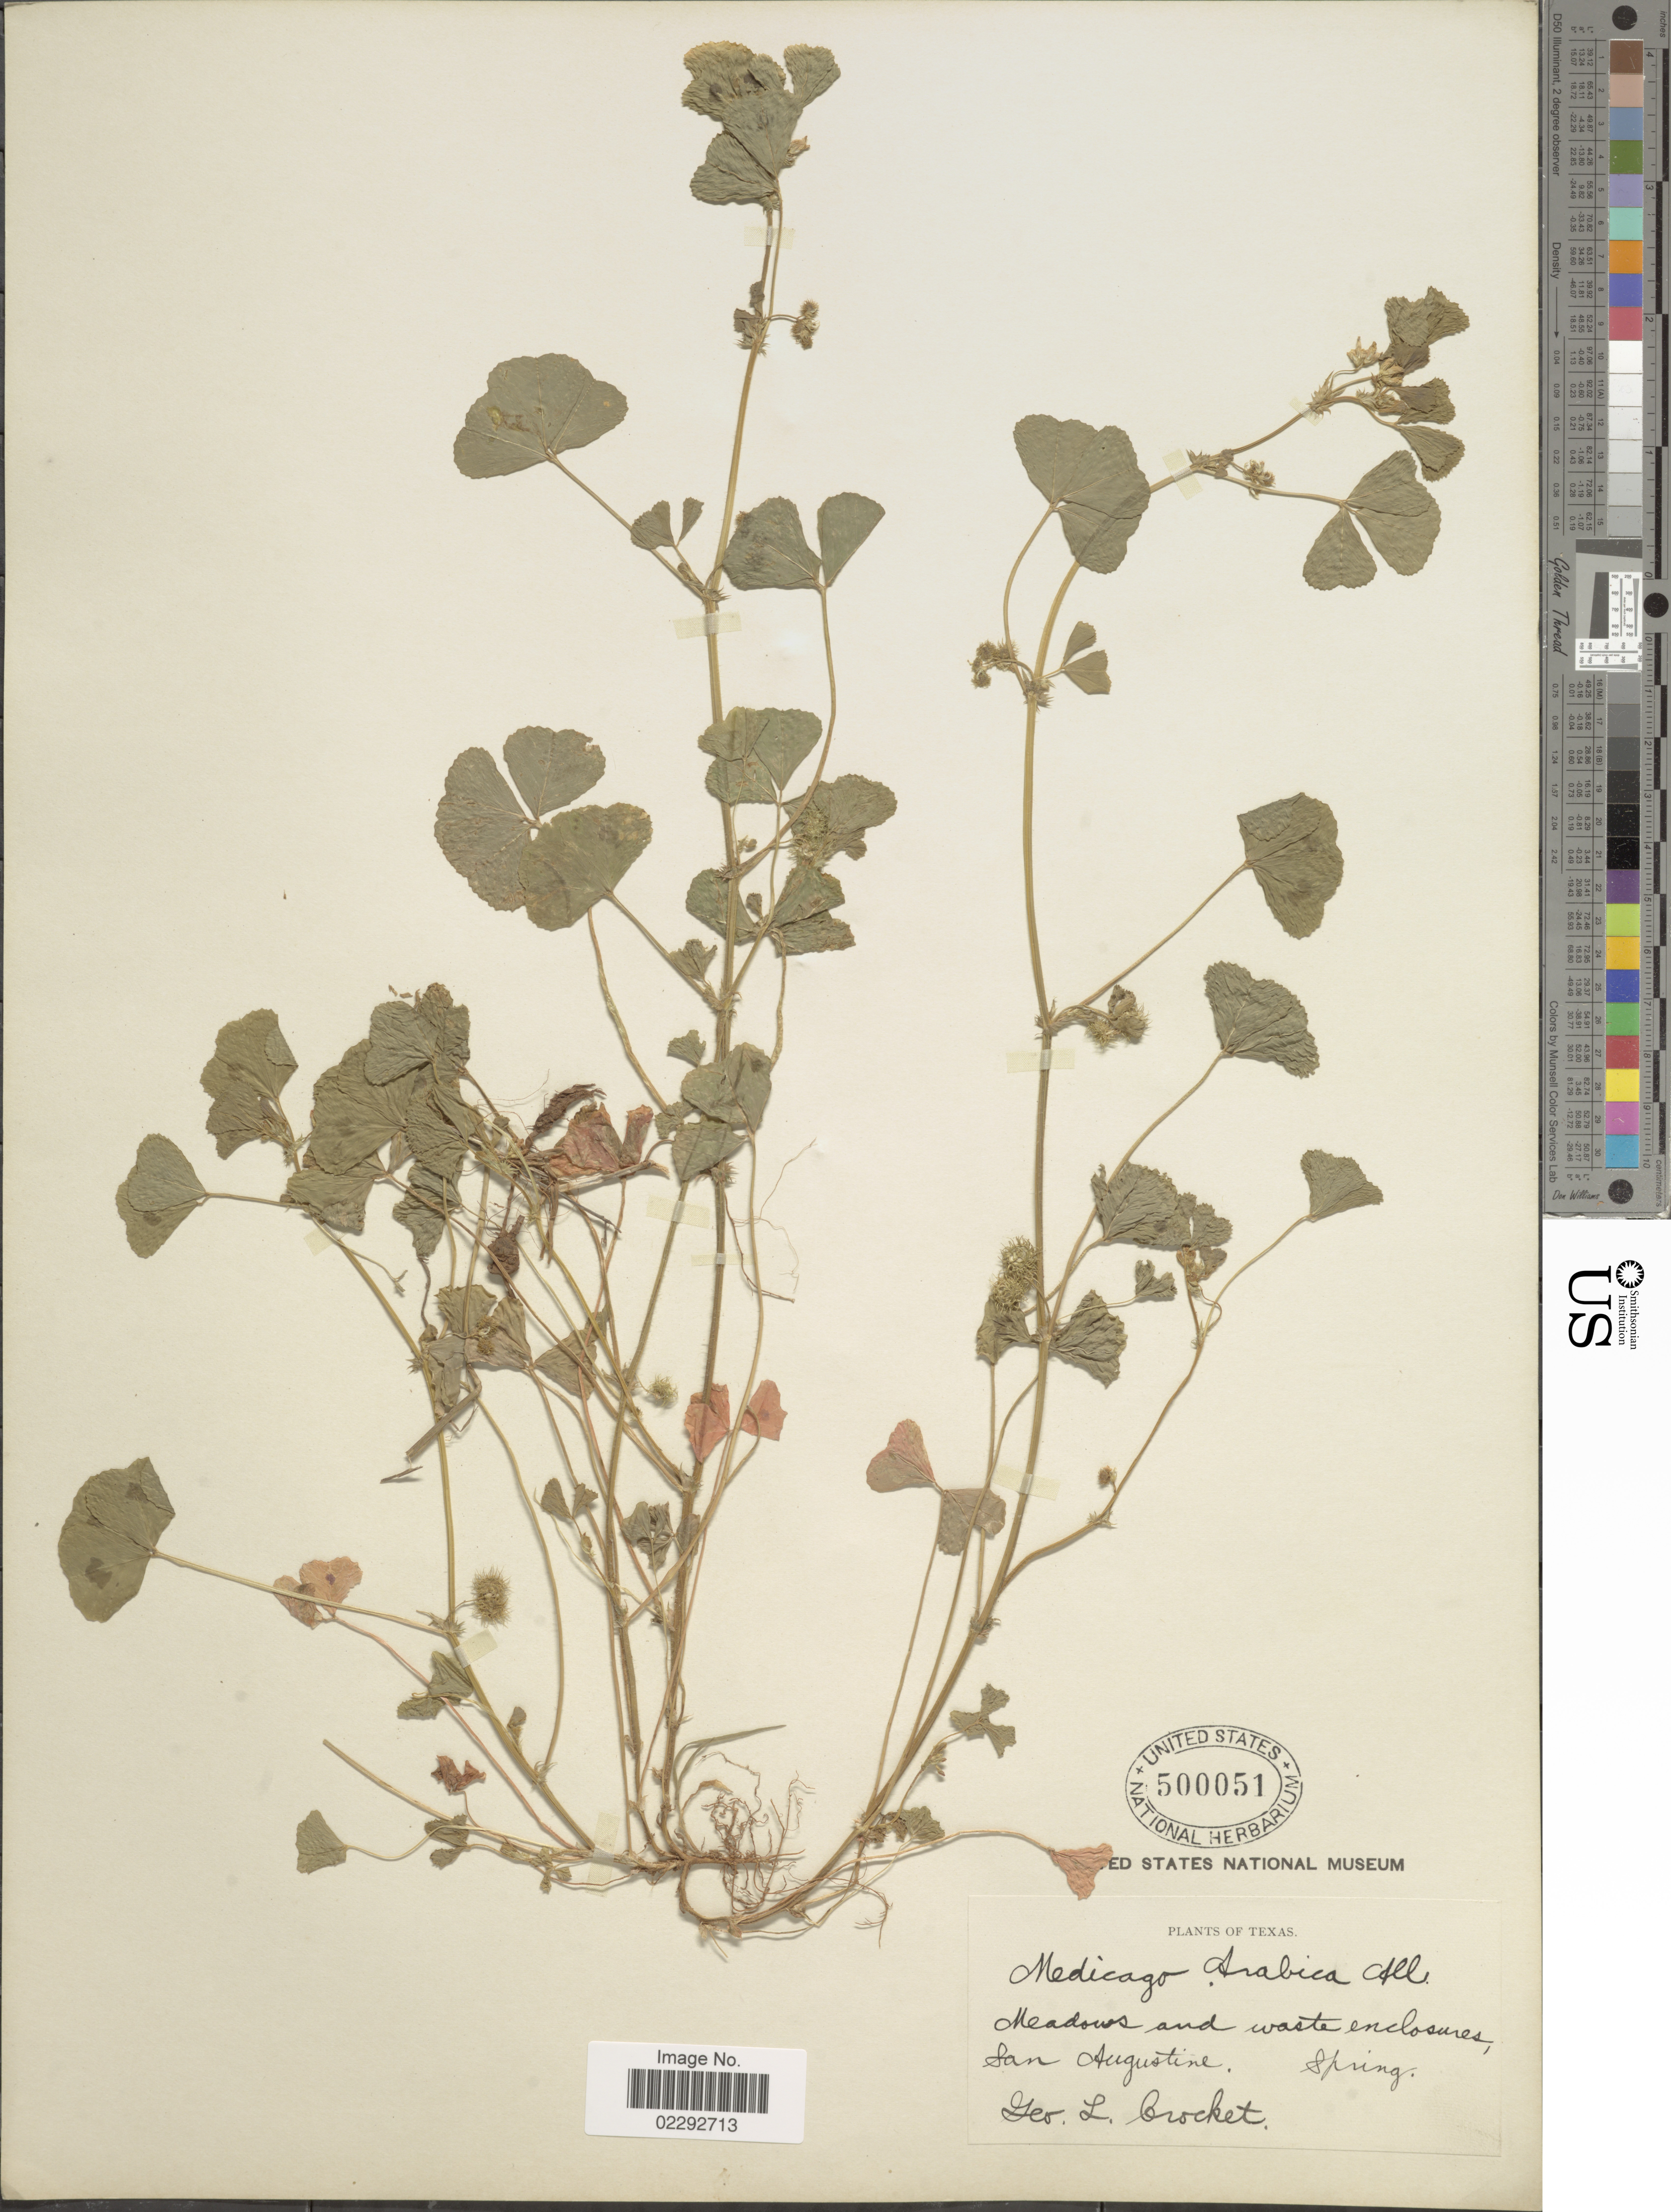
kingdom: Plantae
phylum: Tracheophyta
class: Magnoliopsida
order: Fabales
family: Fabaceae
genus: Medicago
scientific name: Medicago hispida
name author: Gaertn.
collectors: G. Crocket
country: United States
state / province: Texas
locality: San Augustine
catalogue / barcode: US 500051